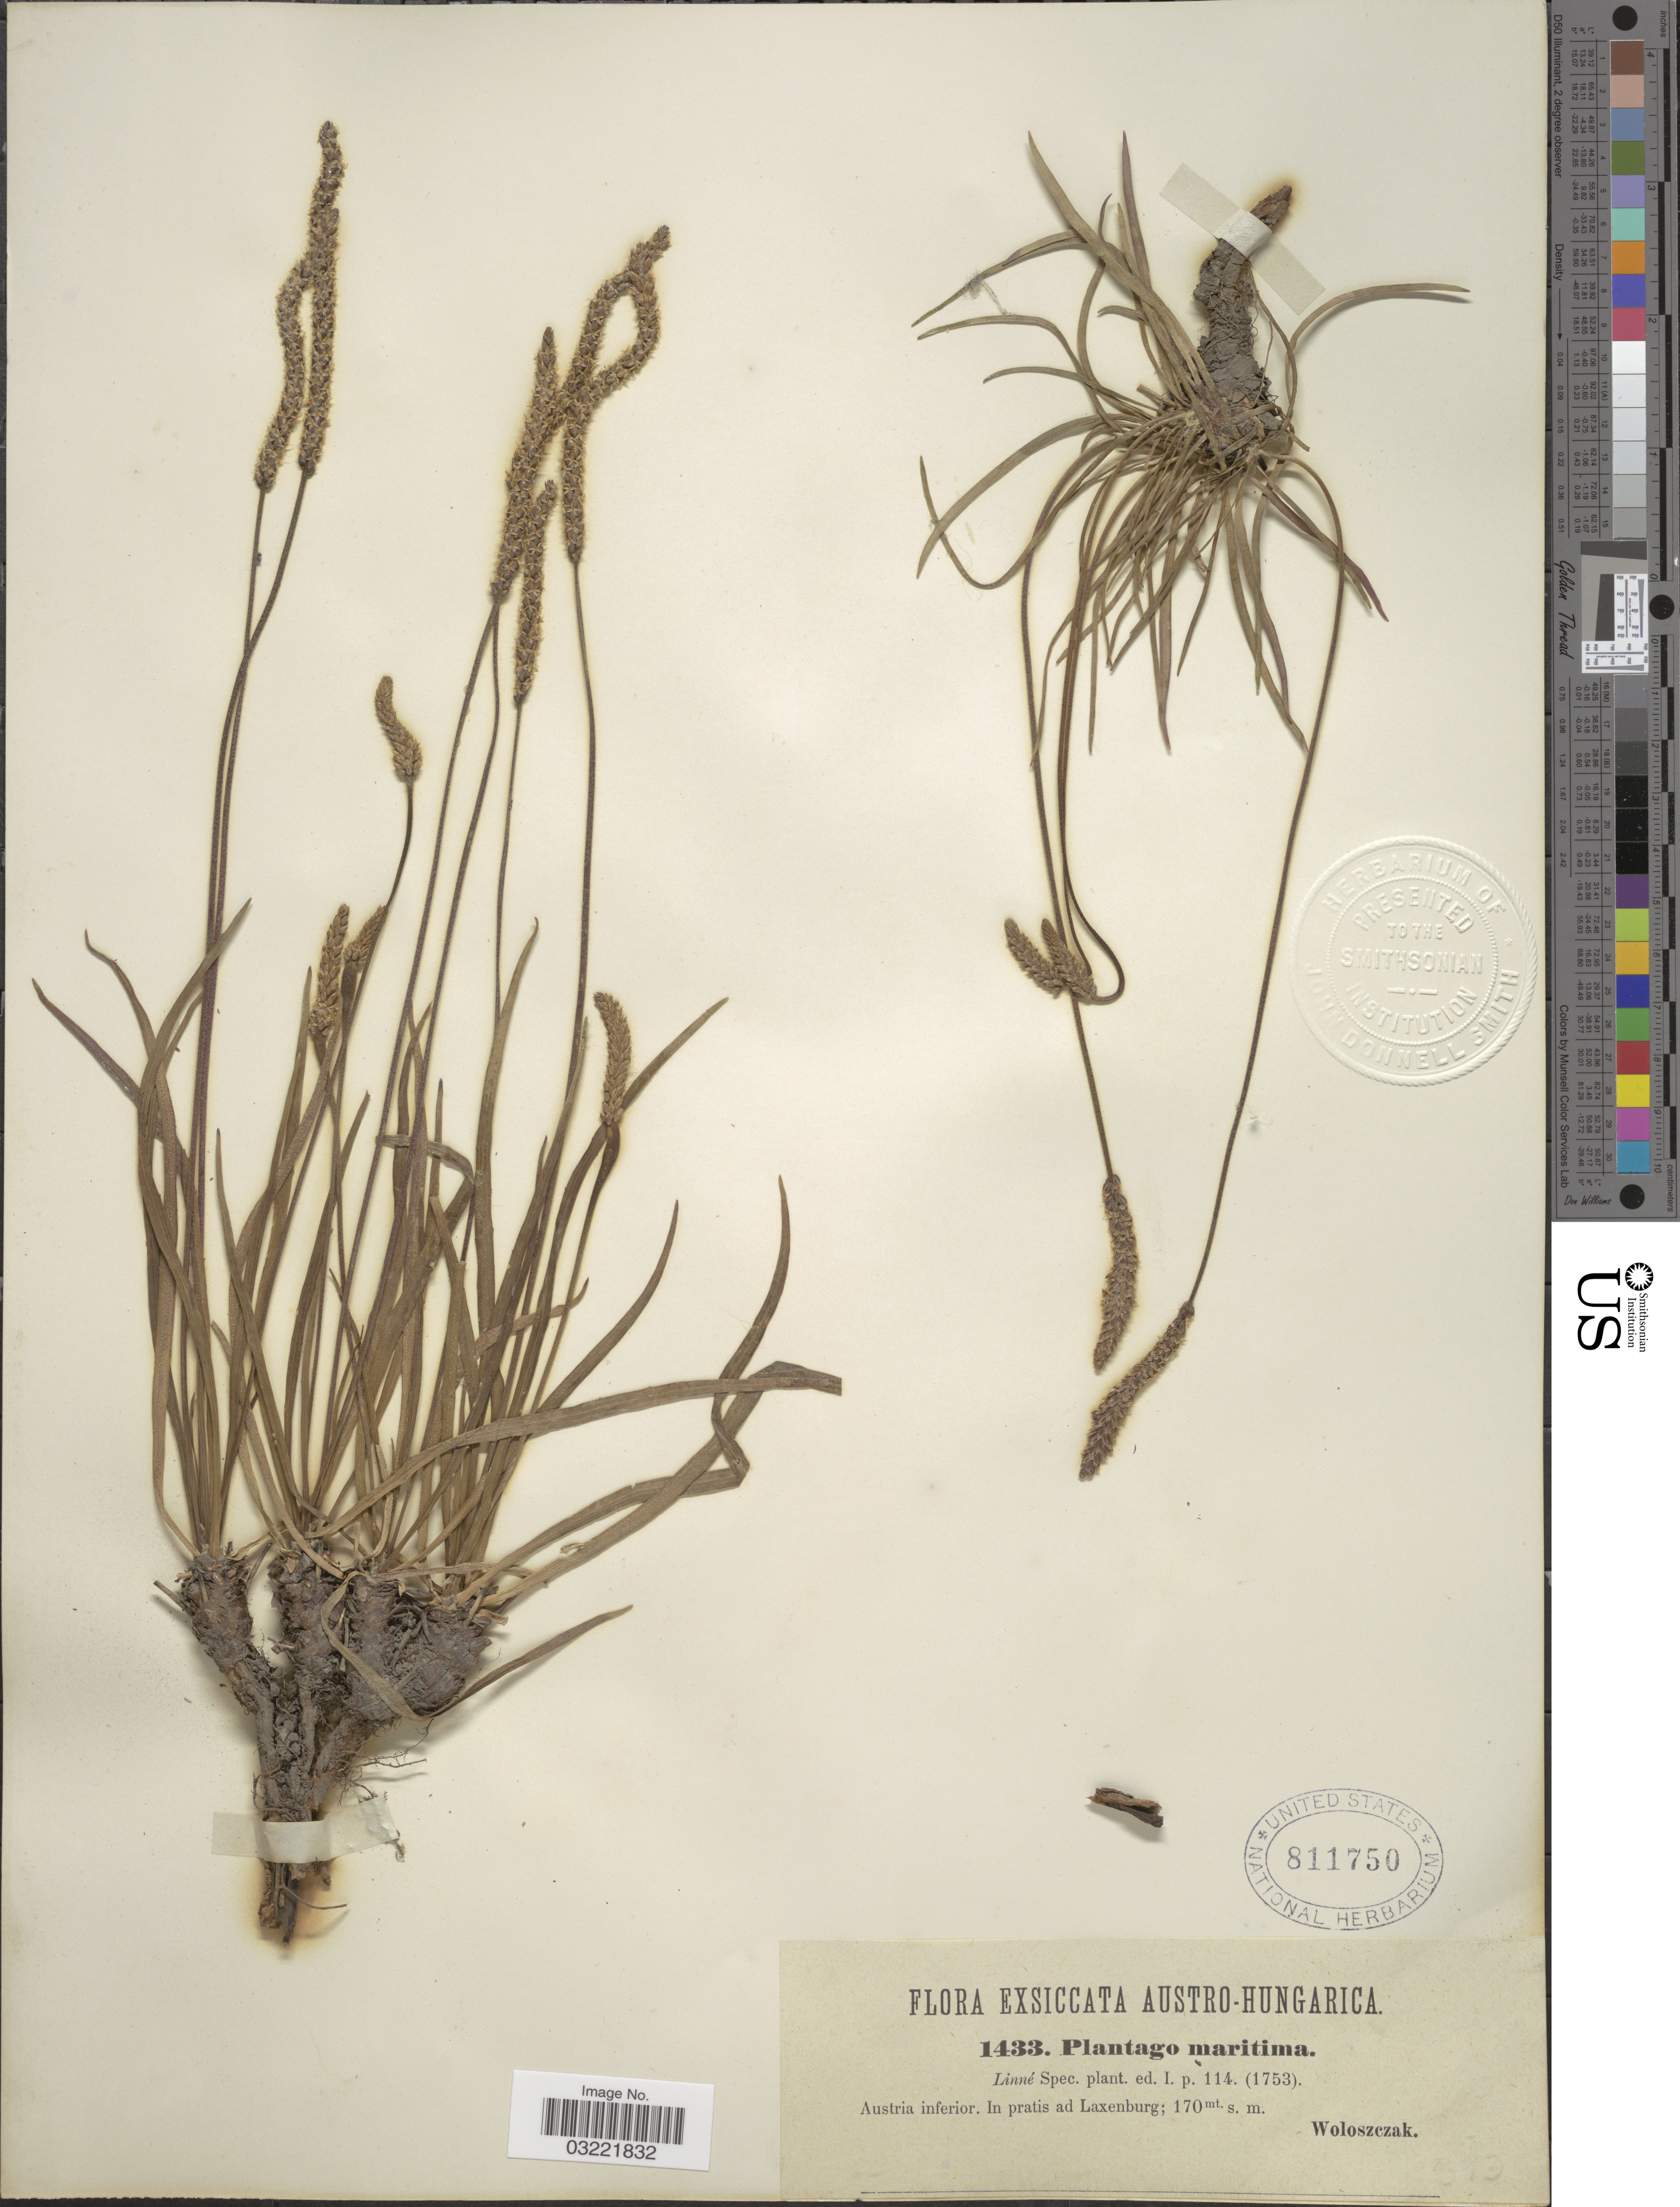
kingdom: Plantae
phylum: Tracheophyta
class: Magnoliopsida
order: Lamiales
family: Plantaginaceae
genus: Plantago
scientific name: Plantago maritima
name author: L.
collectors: -. Woloszczk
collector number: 1433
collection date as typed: Transcribed d/m/y: //1753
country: Austria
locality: Austro-Hungarica. Austria inferior. In pratis ad Laxenburg.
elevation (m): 170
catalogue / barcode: US 811750